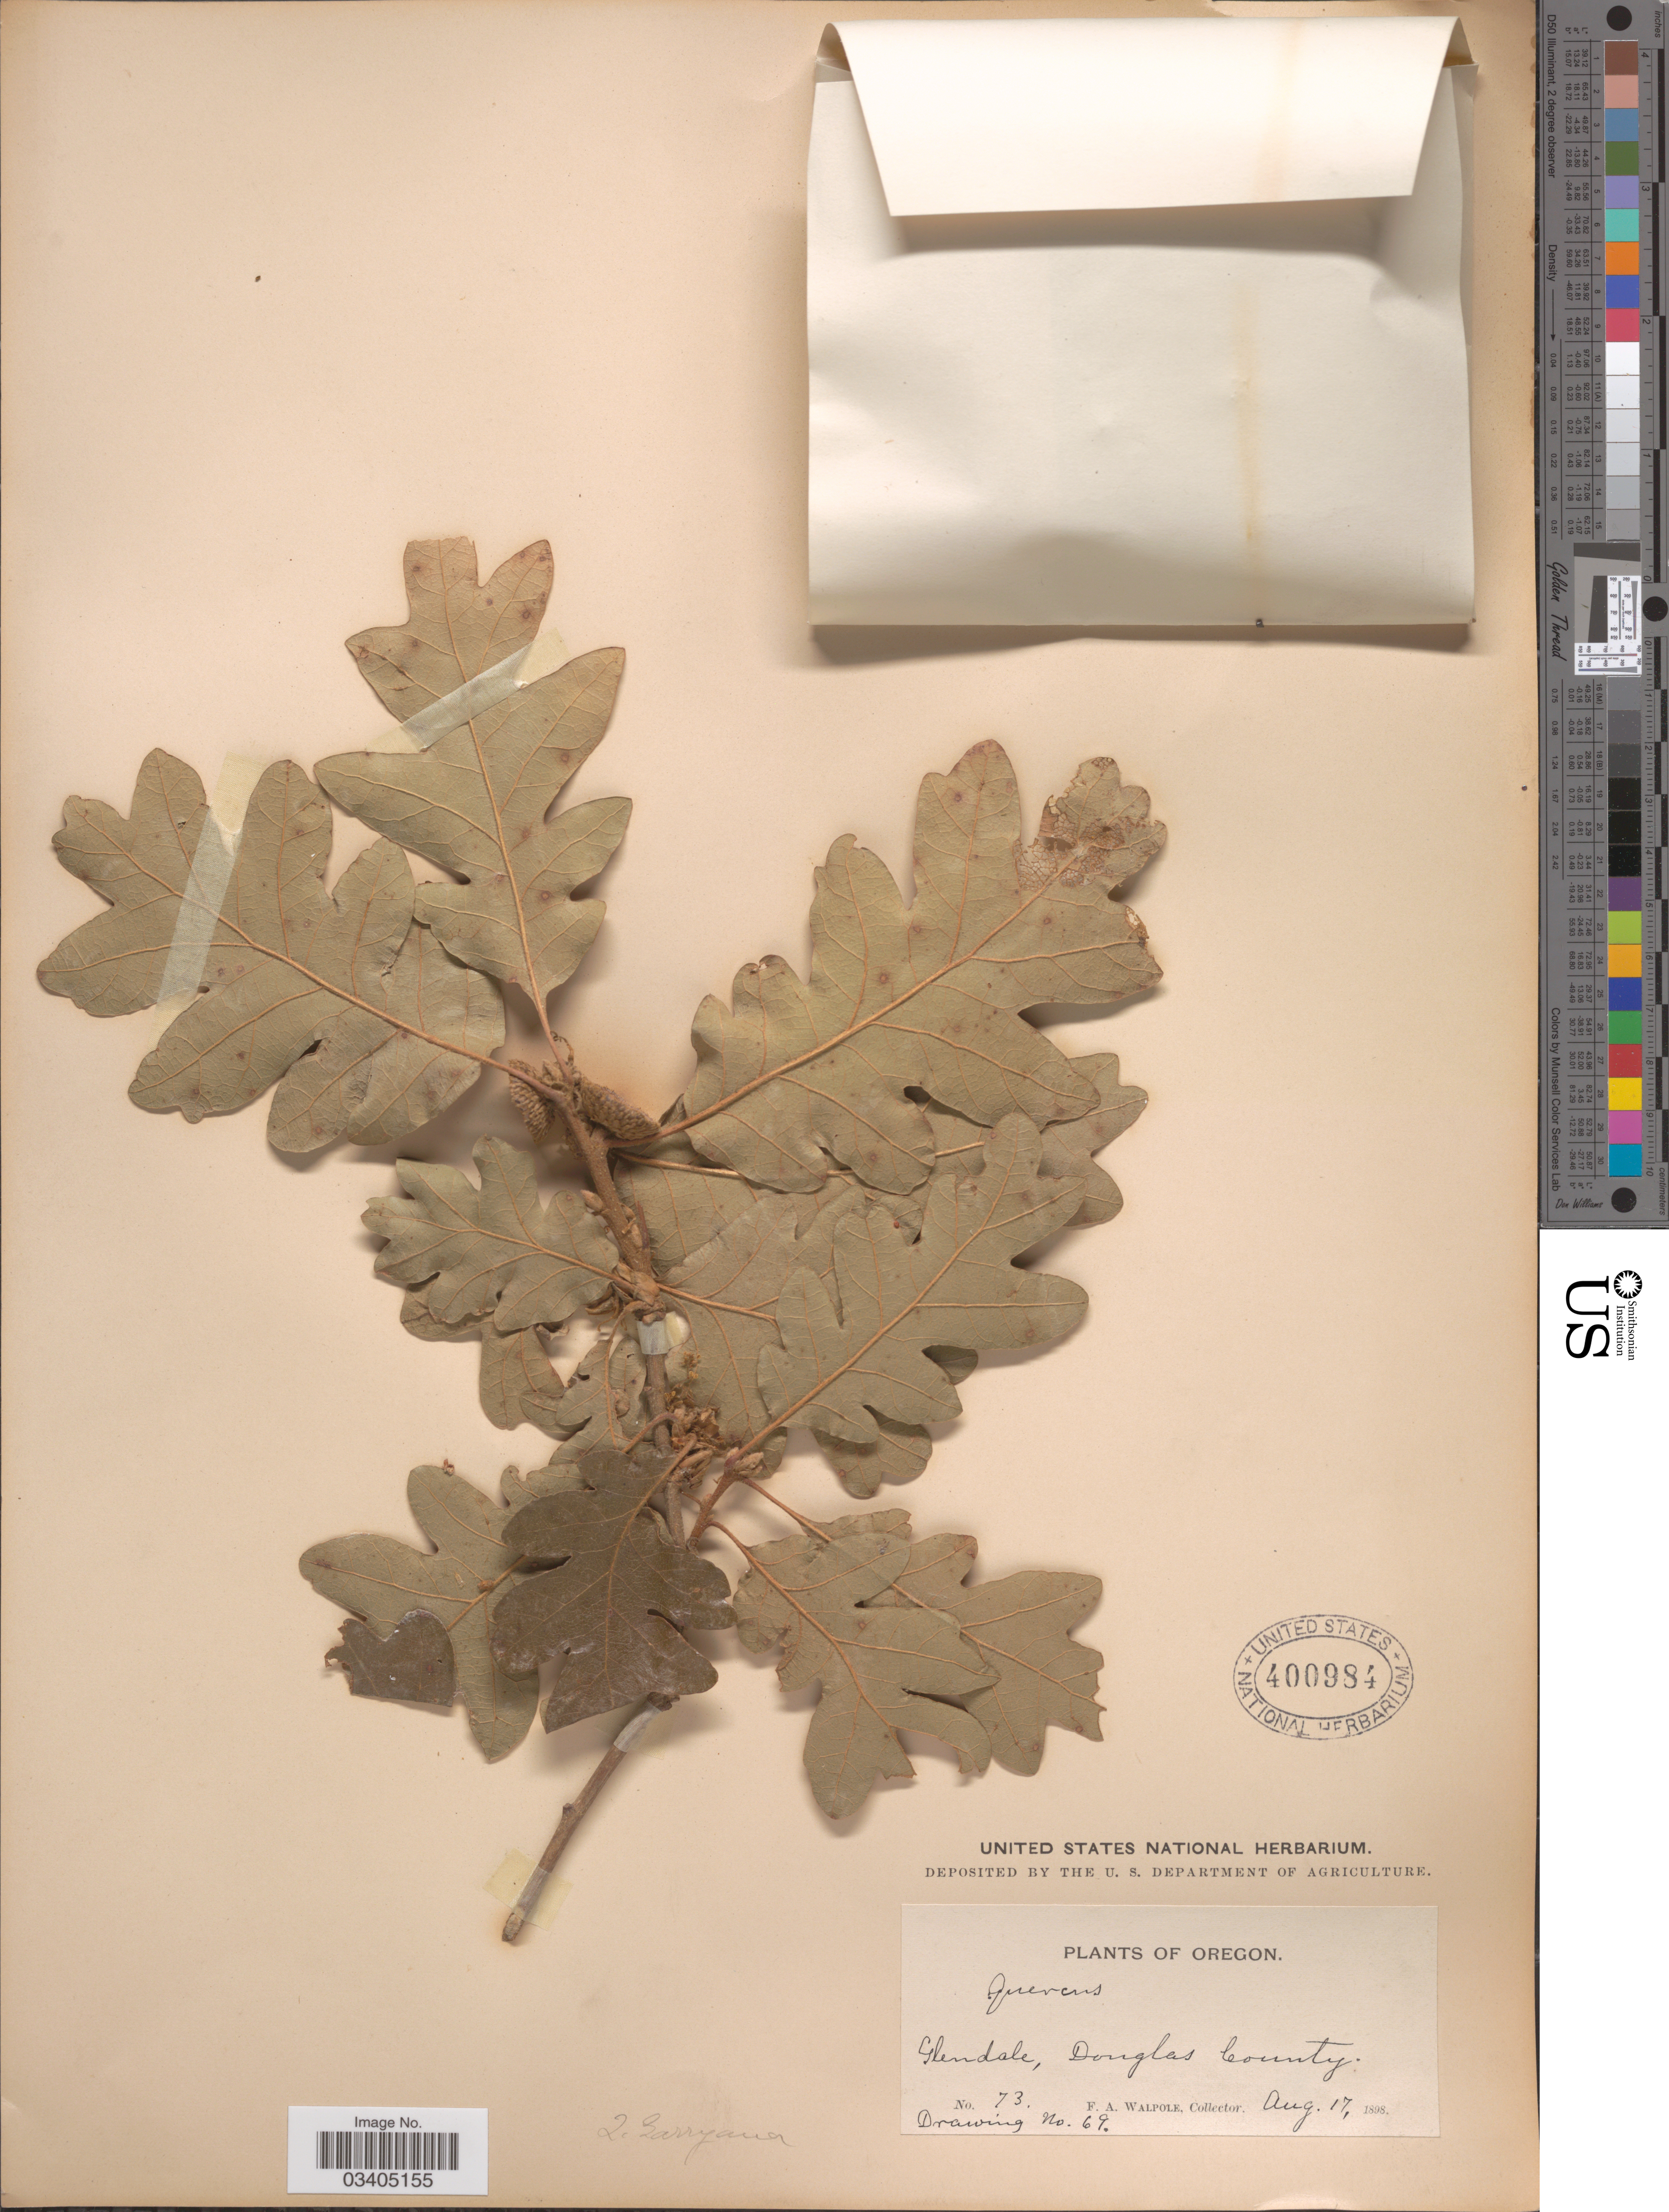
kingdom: Plantae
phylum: Tracheophyta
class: Magnoliopsida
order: Fagales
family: Fagaceae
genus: Quercus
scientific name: Quercus garryana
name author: Douglas ex Hook.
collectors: F. Walpole & Drawing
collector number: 73/69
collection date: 1898-08-17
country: United States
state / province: Oregon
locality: Glendale, Douglas County.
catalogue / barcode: US 400984